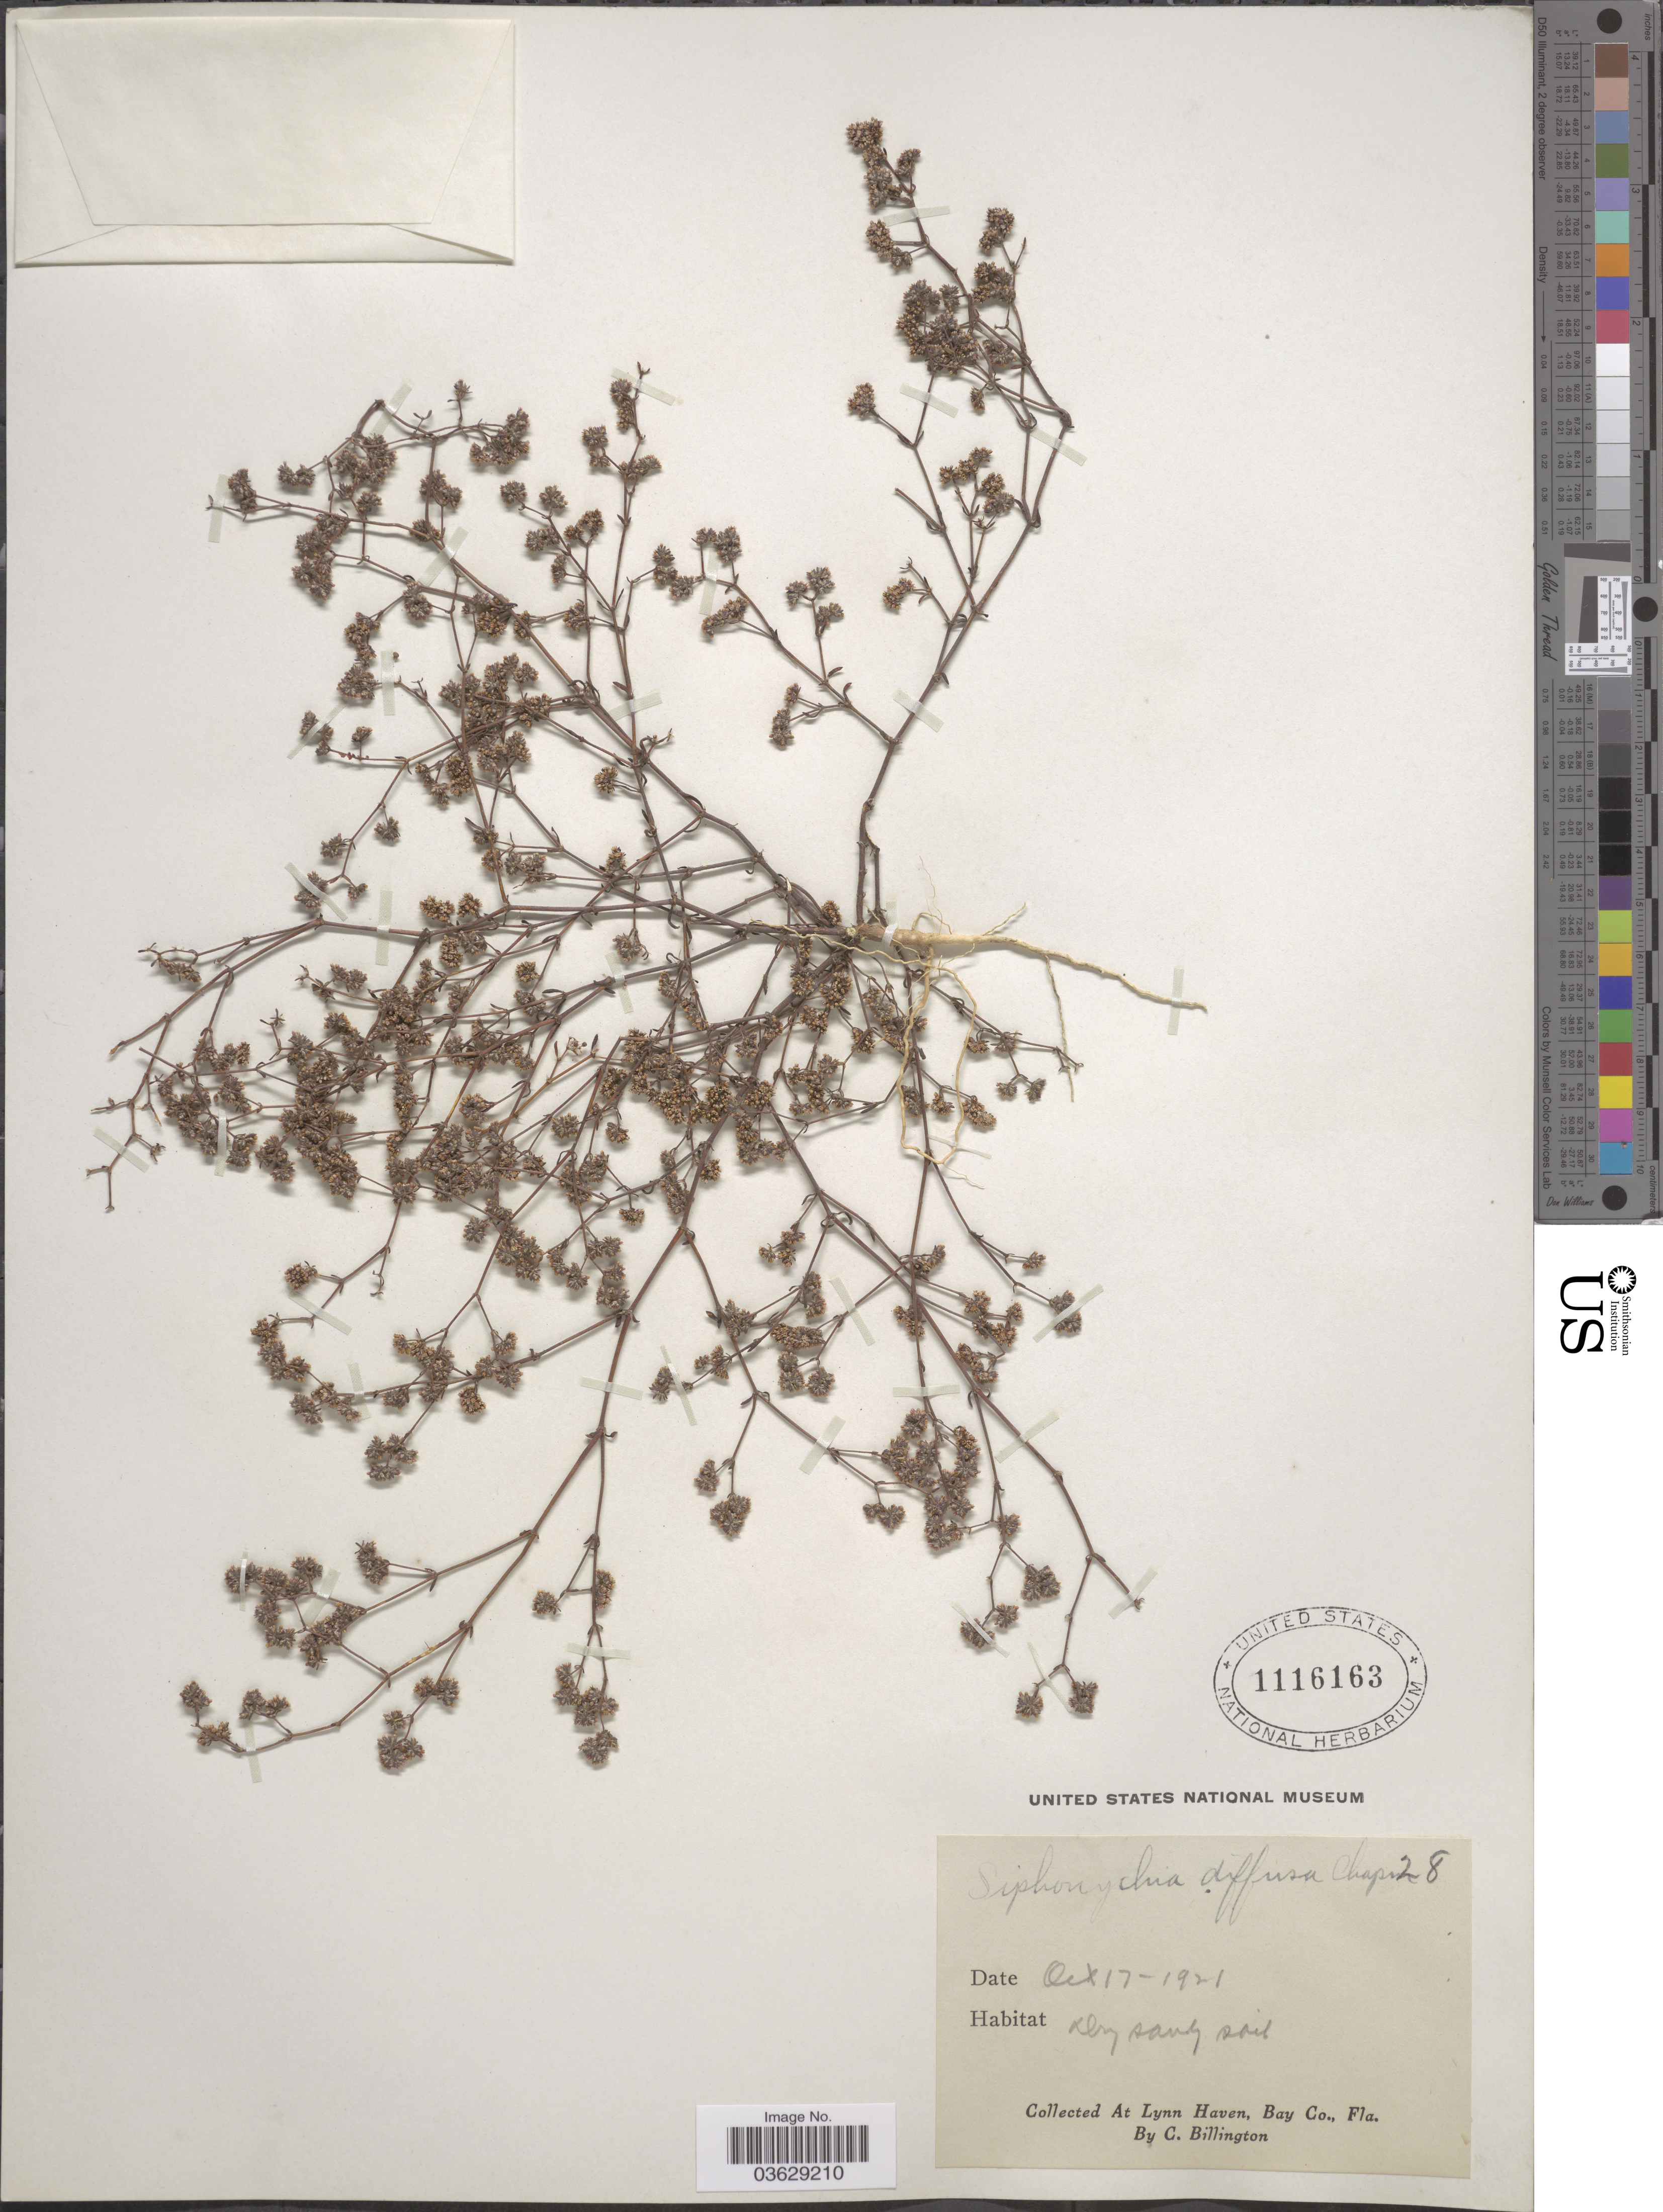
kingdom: Plantae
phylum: Tracheophyta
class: Magnoliopsida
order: Caryophyllales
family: Caryophyllaceae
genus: Paronychia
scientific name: Paronychia patula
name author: Shinners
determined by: Strong, Mark T., (BOT), Smithsonian Institution - National Museum of Natural History (UNITED STATES)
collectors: C. Billington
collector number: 28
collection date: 1921-10-17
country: United States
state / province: Florida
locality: At Lynn Haven, Bay Co.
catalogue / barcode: US 1116163